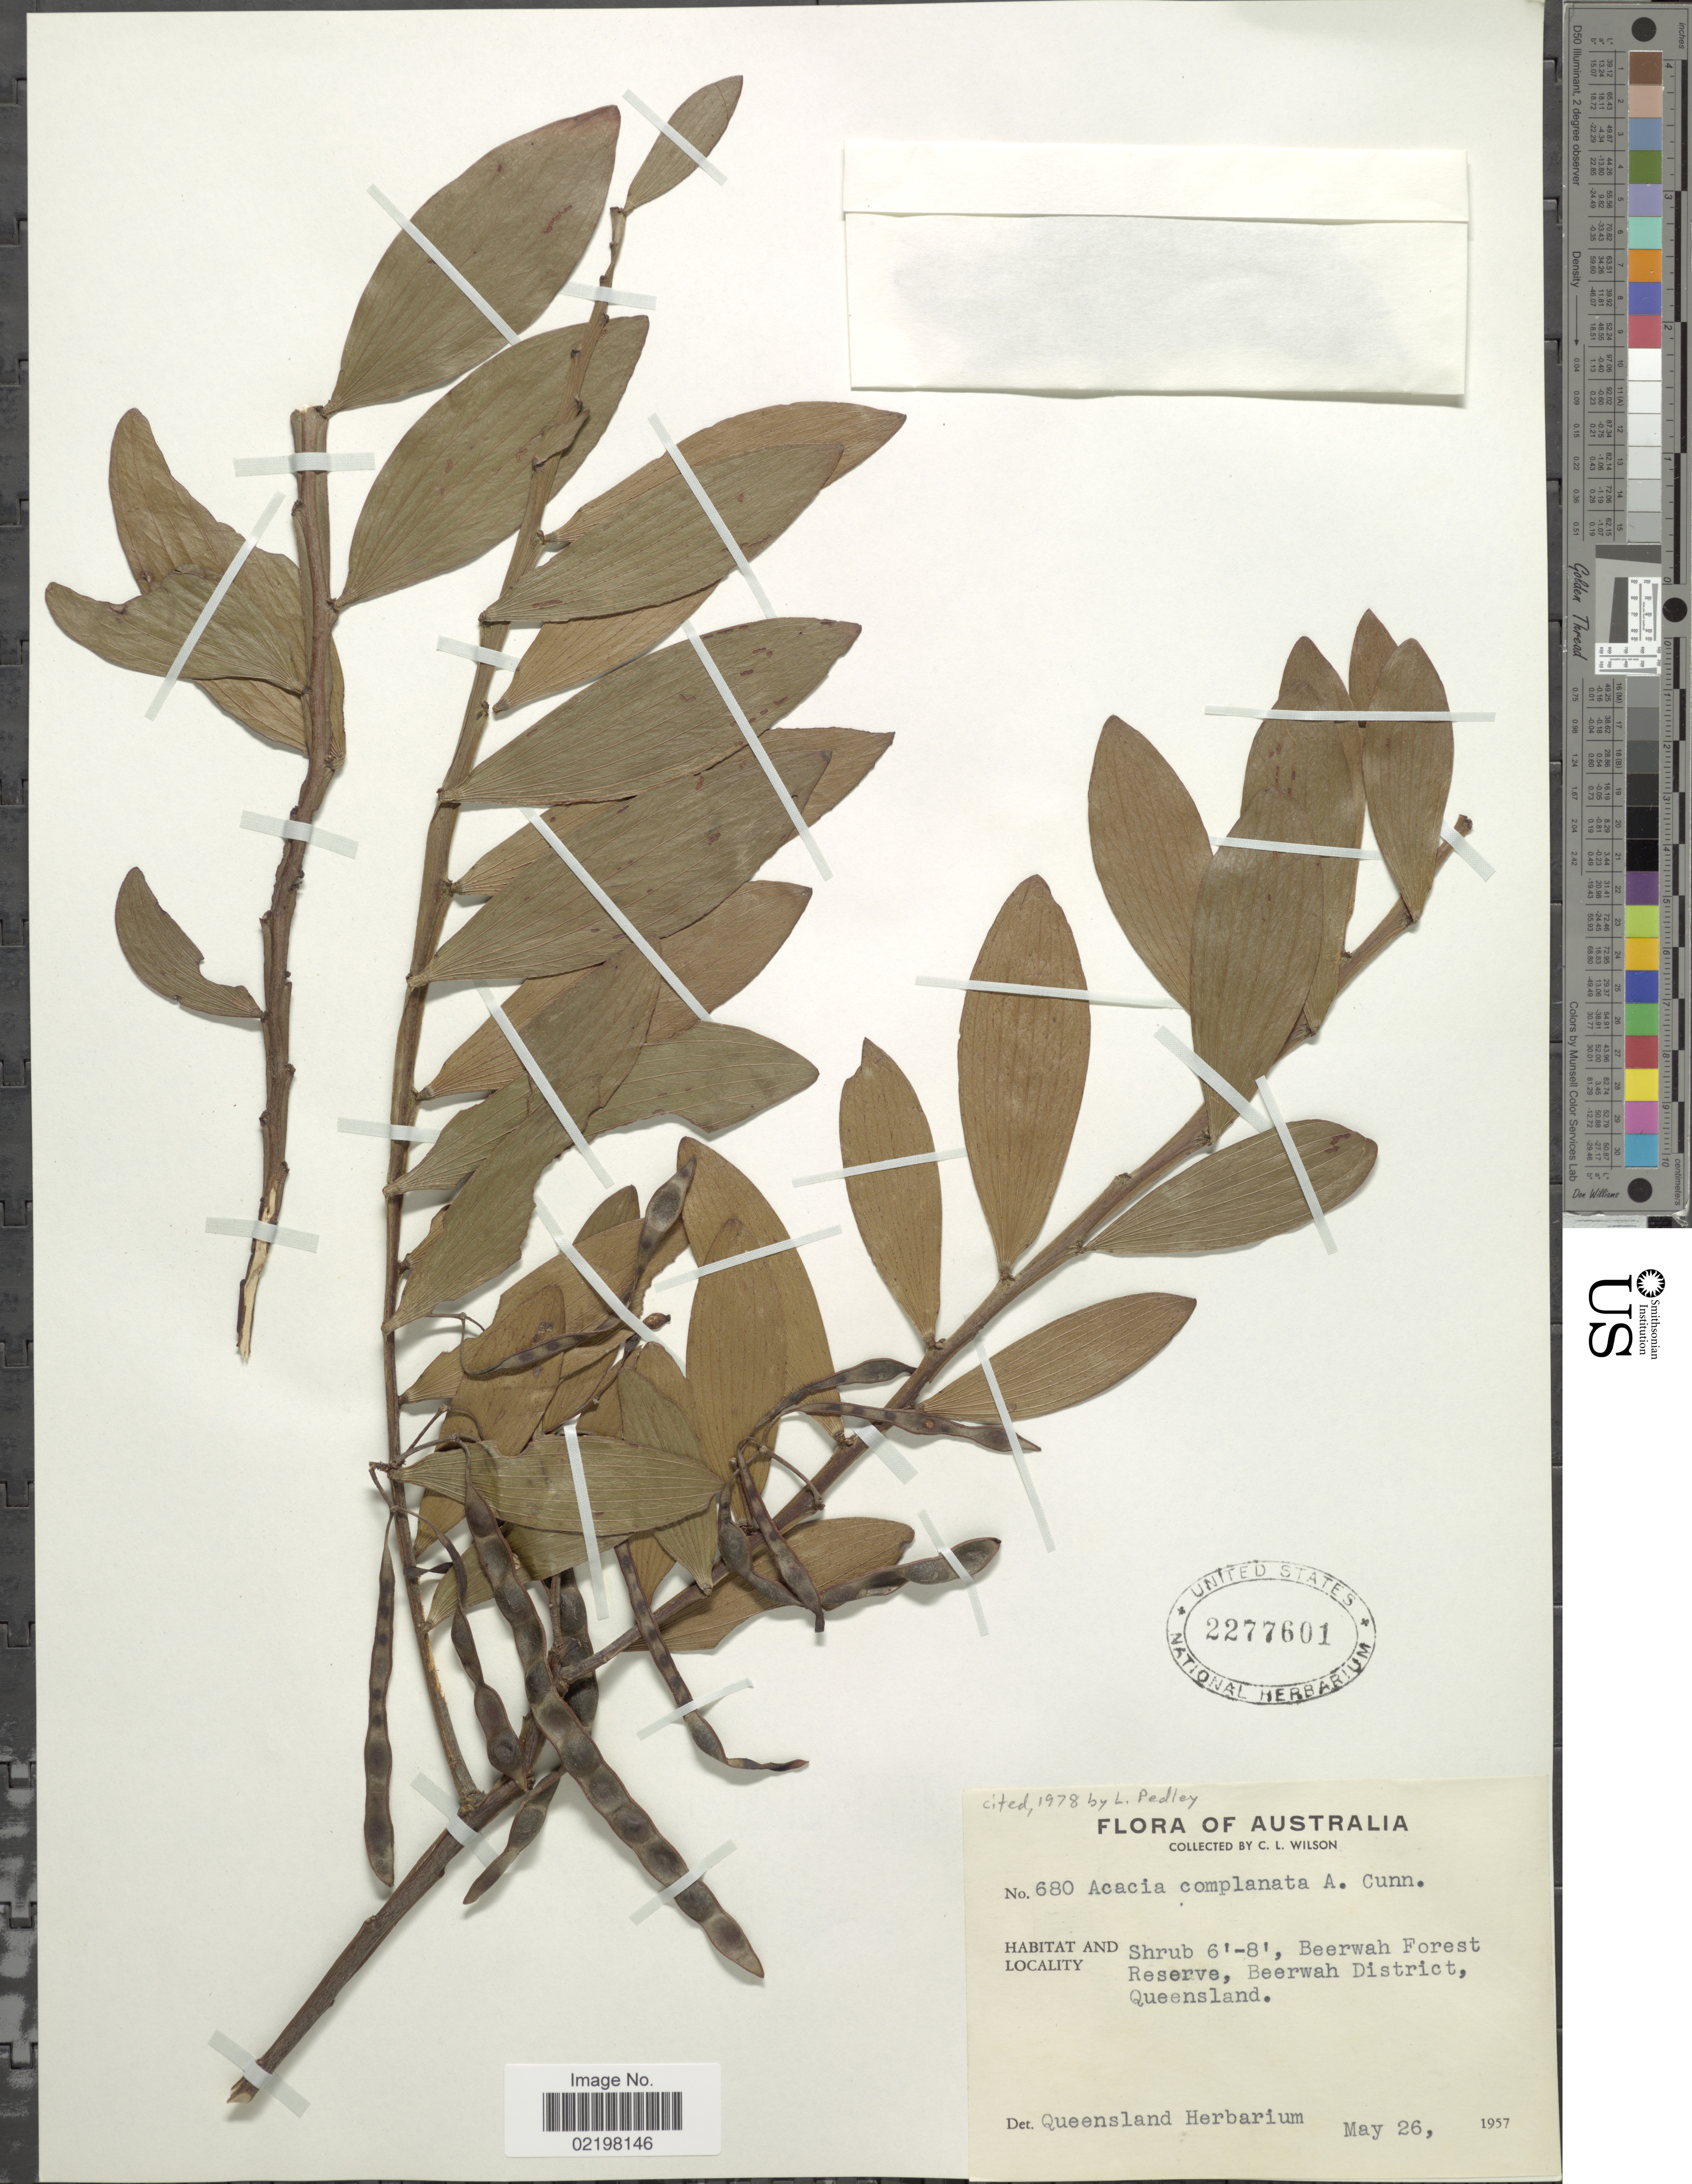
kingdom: Plantae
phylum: Tracheophyta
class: Magnoliopsida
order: Fabales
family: Fabaceae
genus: Acacia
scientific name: Acacia complanata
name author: A. Cunn.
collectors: C. L. Wilson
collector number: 680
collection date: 1957-05-26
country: Australia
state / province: Queensland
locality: Beerwah Forest Reserve, Beerwah District, Queensland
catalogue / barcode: US 2277601